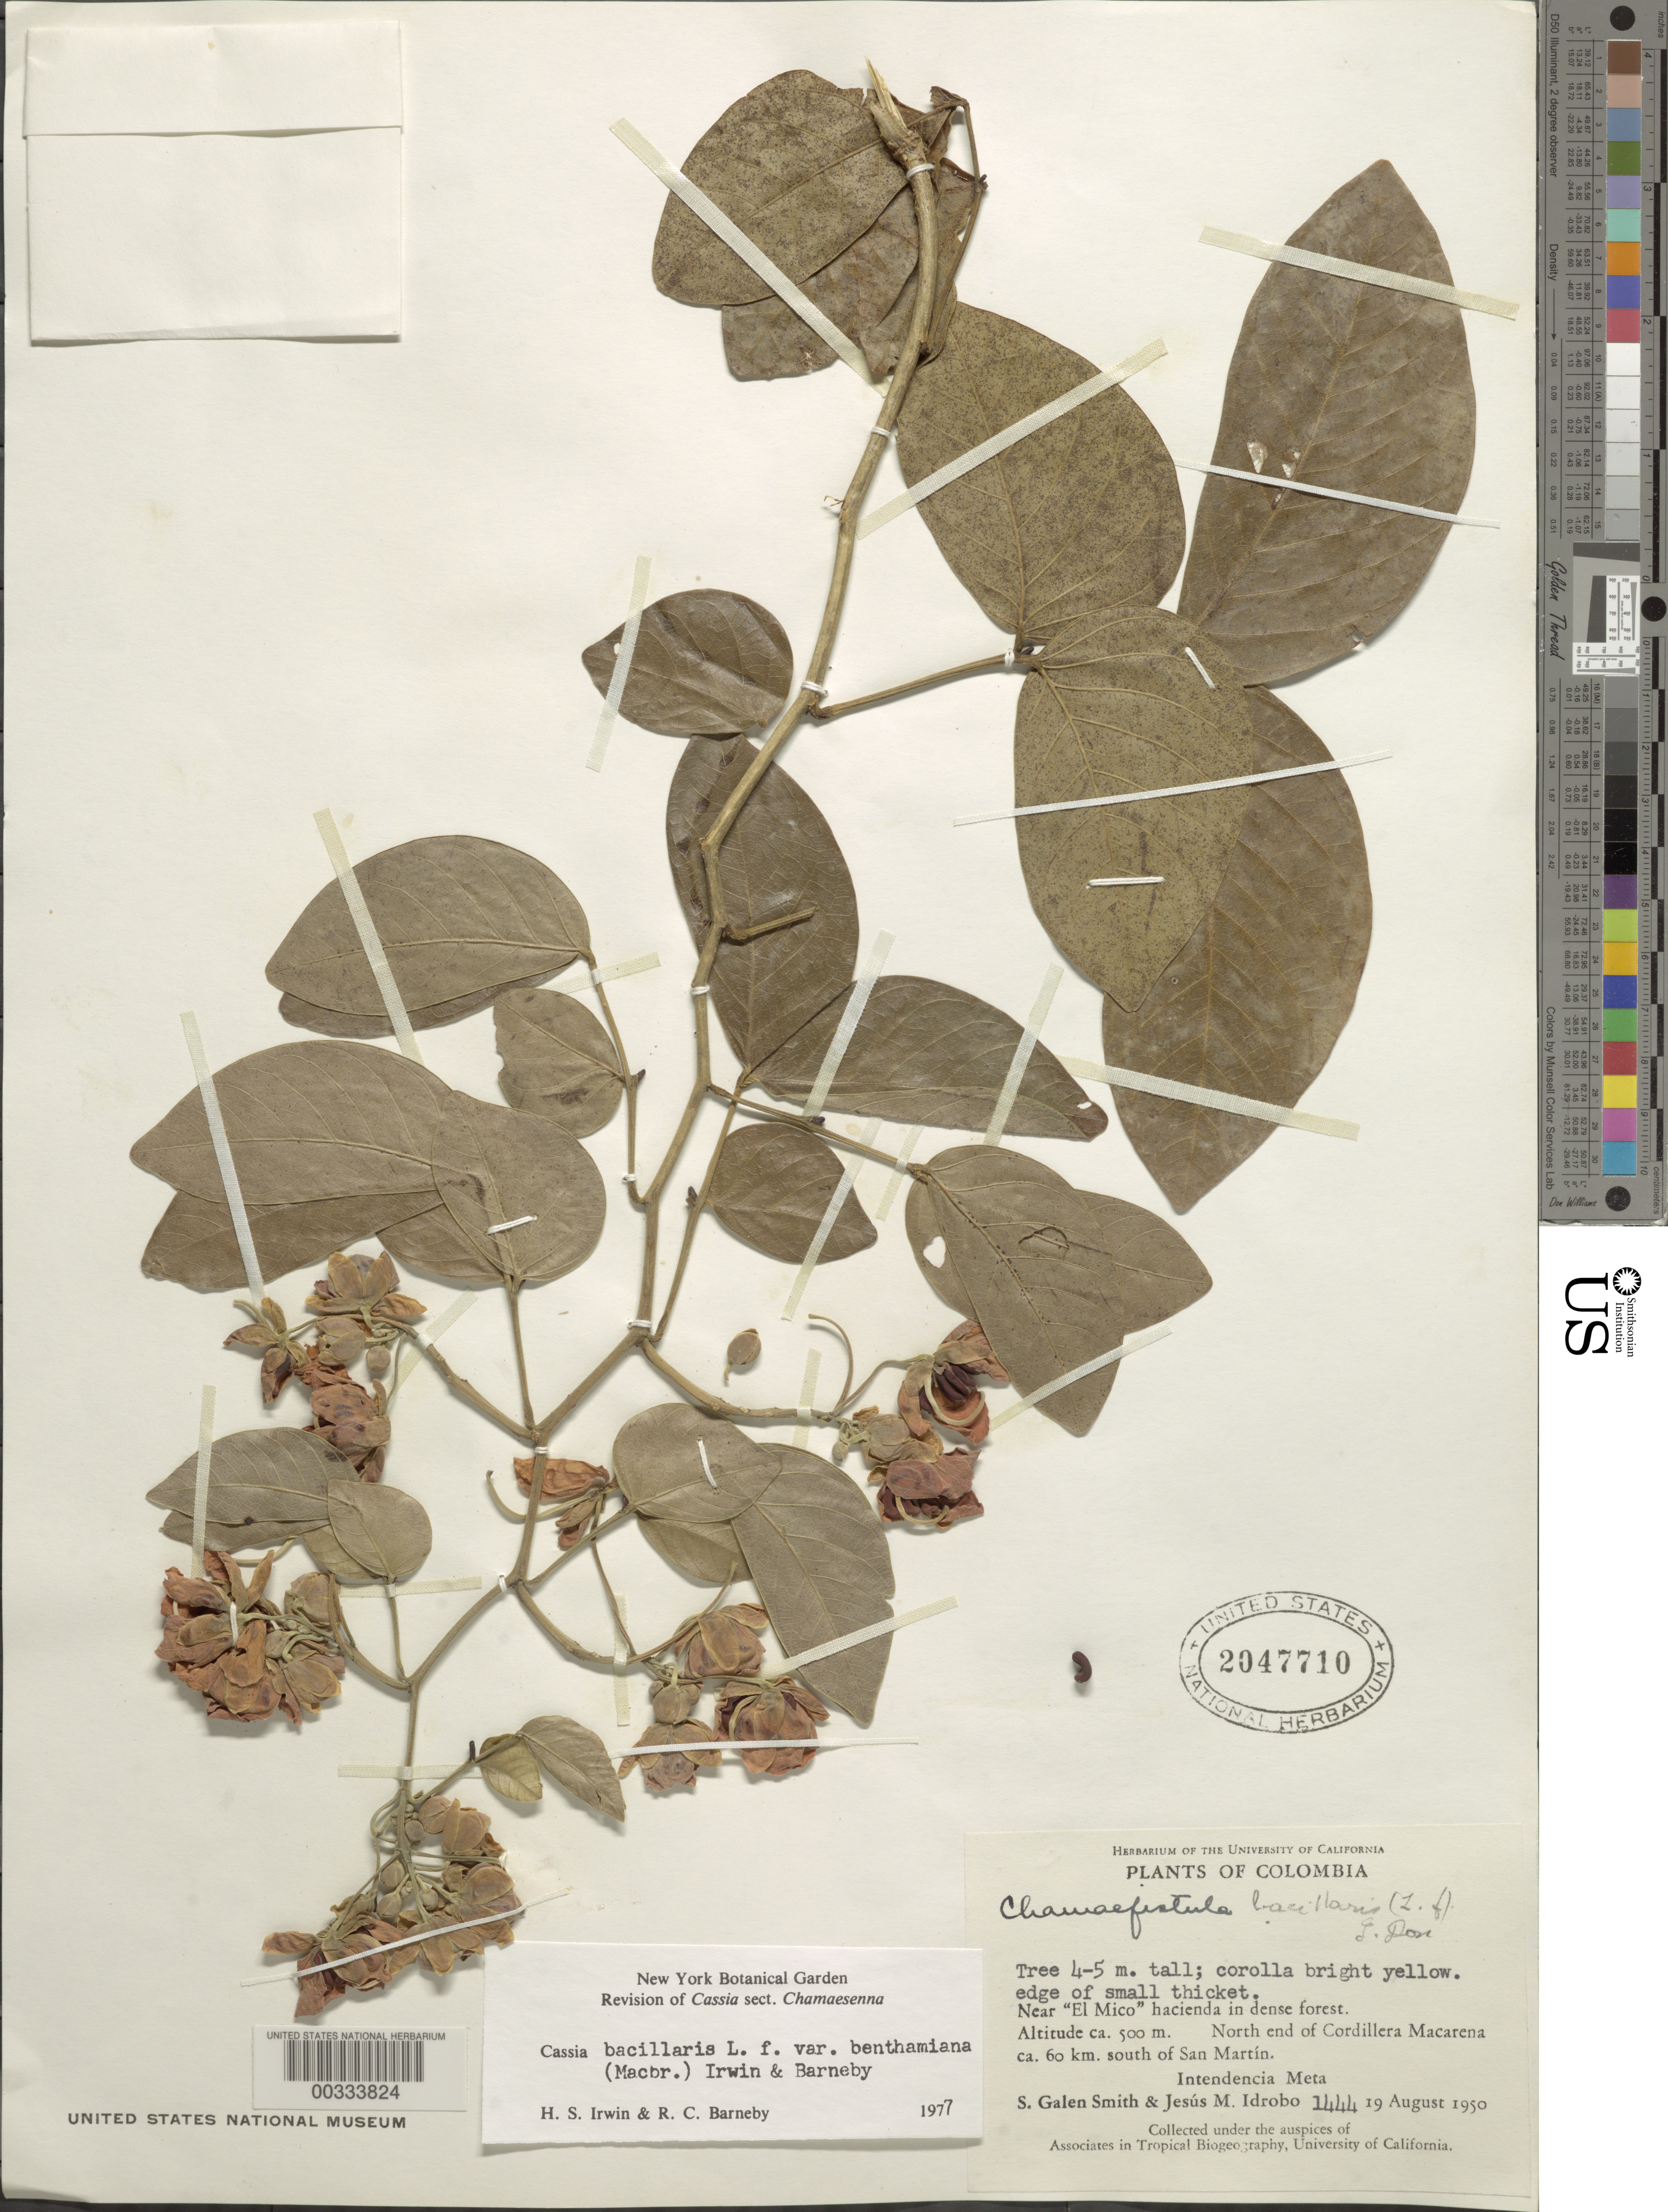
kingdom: Plantae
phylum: Tracheophyta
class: Magnoliopsida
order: Fabales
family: Fabaceae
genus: Senna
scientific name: Senna bacillaris var. benthamiana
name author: (J.F. Macbr.) H.S. Irwin & Barneby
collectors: S. G. Smith & J. M. Idrobo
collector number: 1444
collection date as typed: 19 Aug 1950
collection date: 1950-08-19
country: Colombia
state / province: Meta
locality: Near "El Mico" Hacienda; N end of Cordillera Macarena, 60 km S of San Martin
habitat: Edge of small thicket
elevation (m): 500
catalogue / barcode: US 2047710